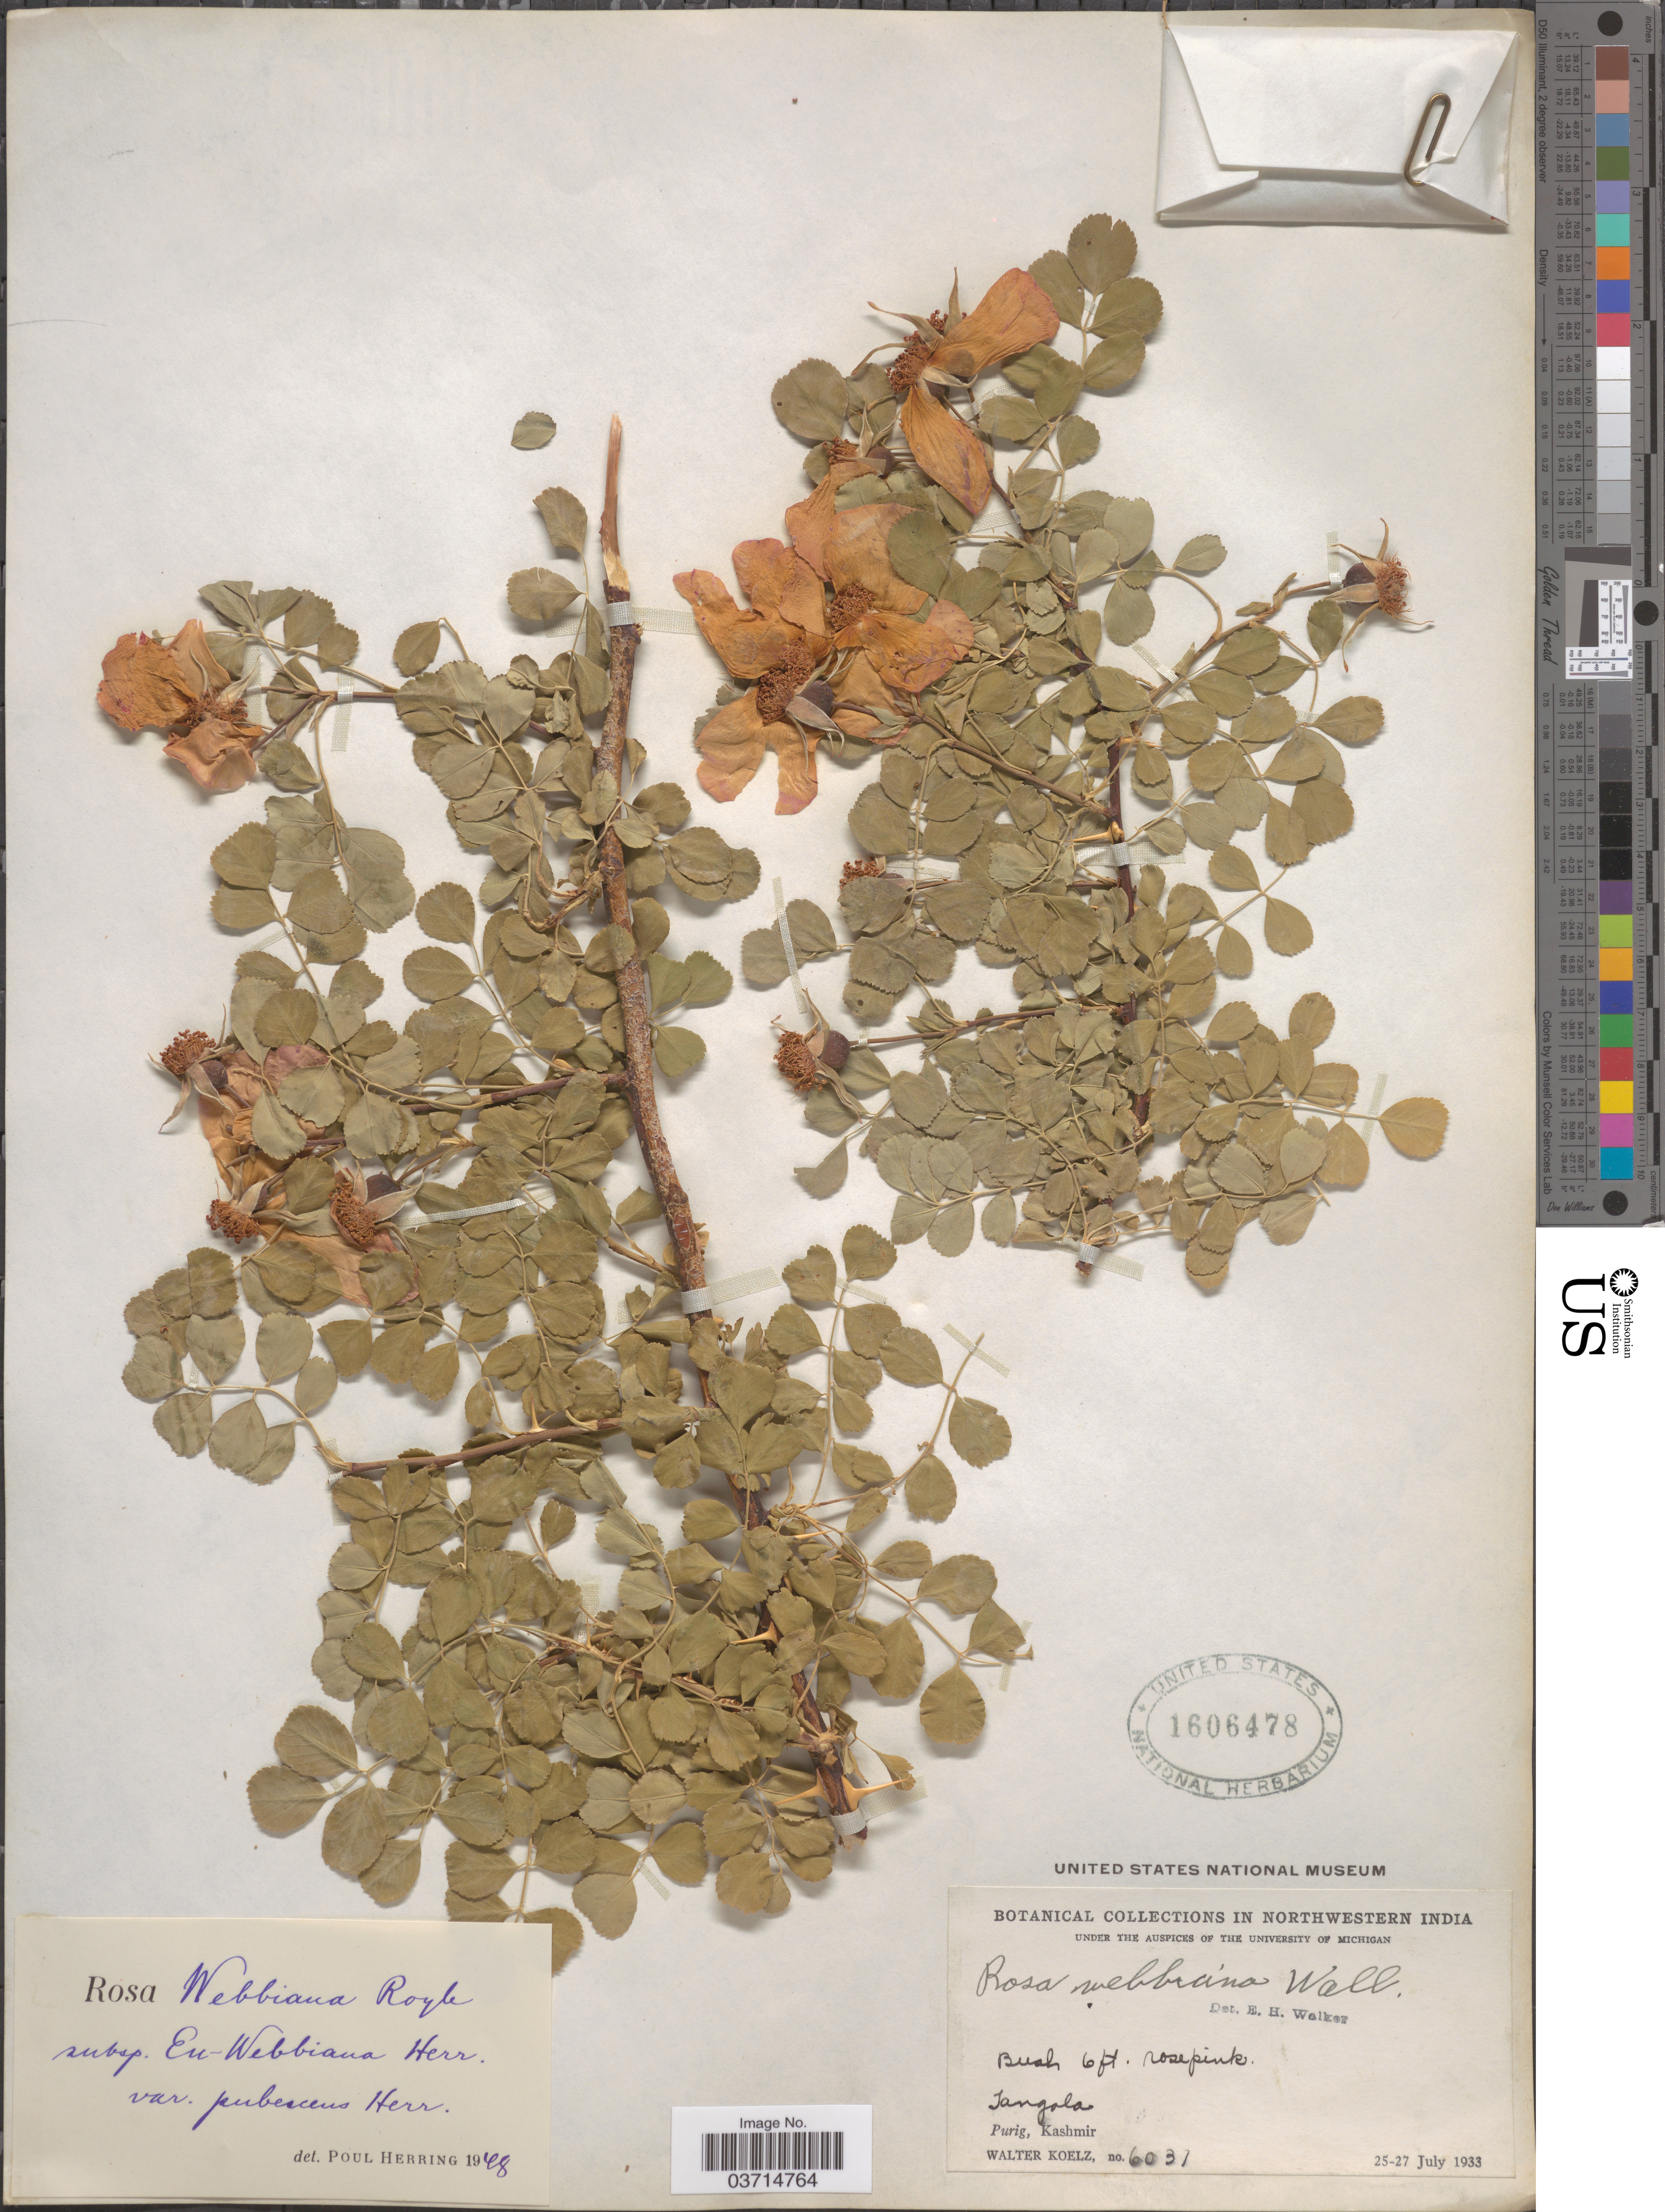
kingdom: Plantae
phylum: Tracheophyta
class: Magnoliopsida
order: Rosales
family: Rosaceae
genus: Rosa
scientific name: Rosa webbiana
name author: Wall. ex Royle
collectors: W. N. Koelz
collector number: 6031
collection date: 1933-07-25/1933-07-27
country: India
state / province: Jammu and Kashmir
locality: Northwestern India. Tangola. Purig, Kashmir.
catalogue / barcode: US 1606478